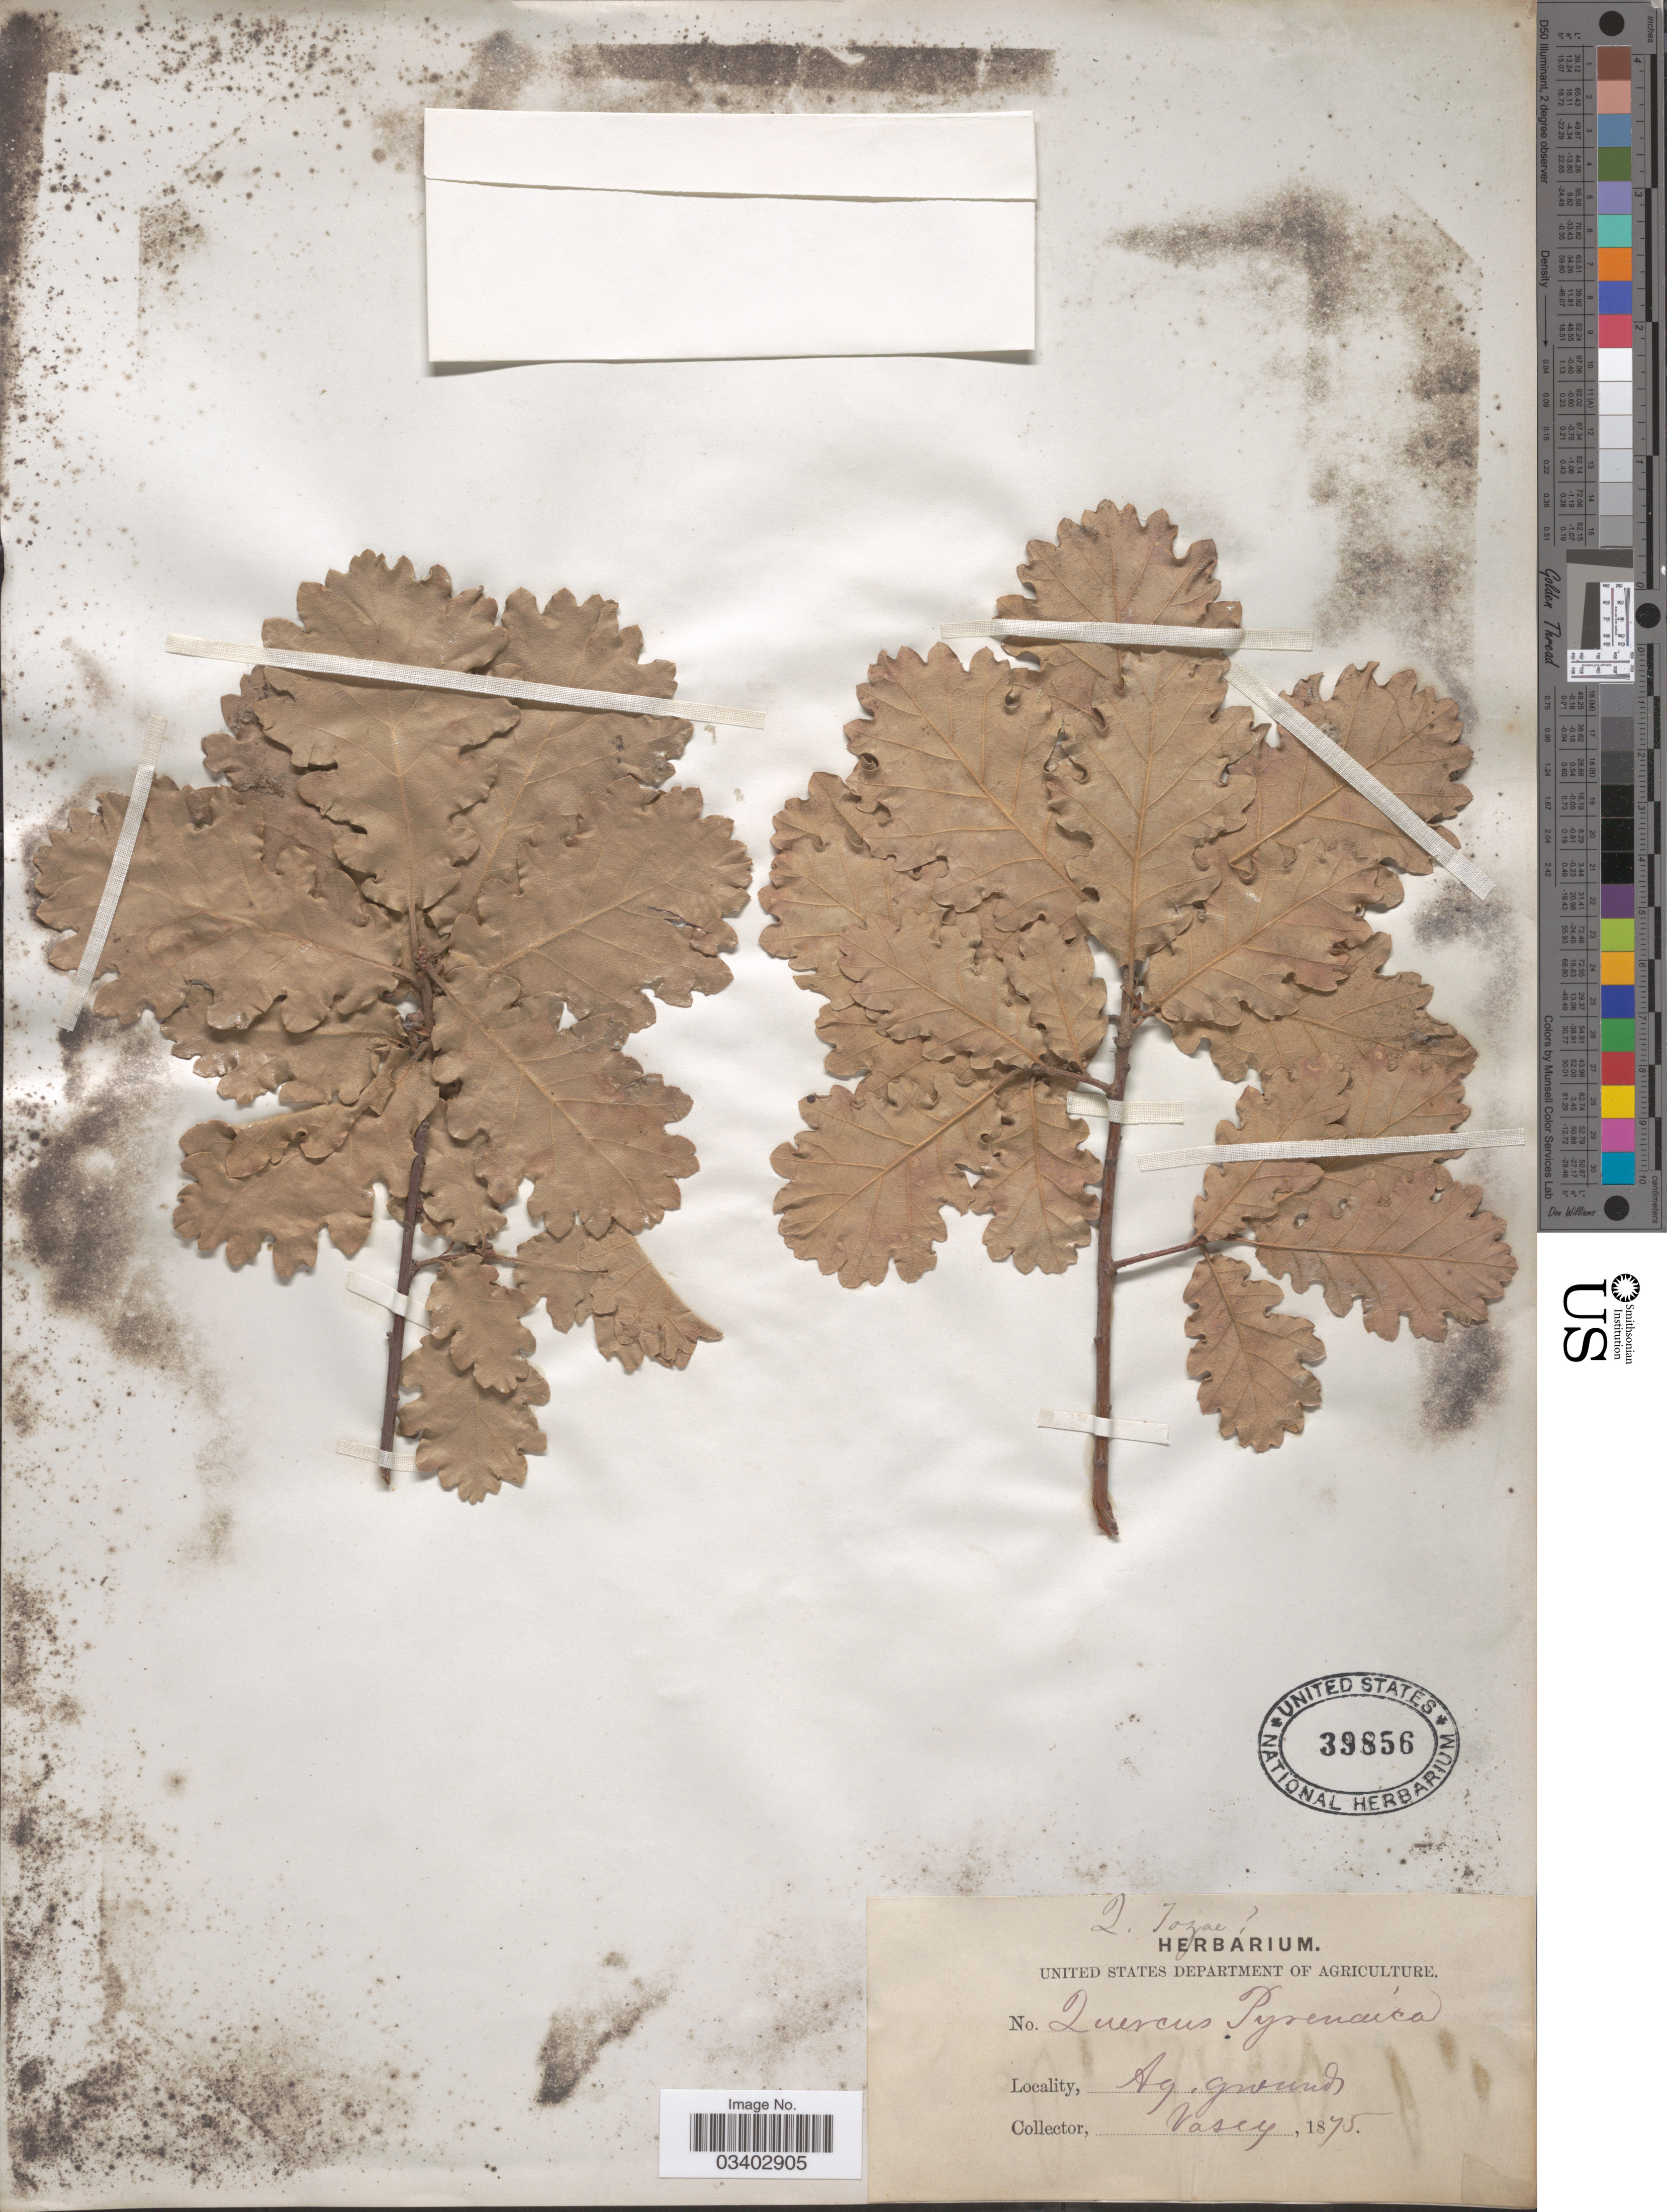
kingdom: Plantae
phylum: Tracheophyta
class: Magnoliopsida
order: Fagales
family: Fagaceae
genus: Quercus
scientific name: Quercus toza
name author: Bastard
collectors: Vasey, --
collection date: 1875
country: United States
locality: Ag. grounds.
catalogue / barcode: US 39856